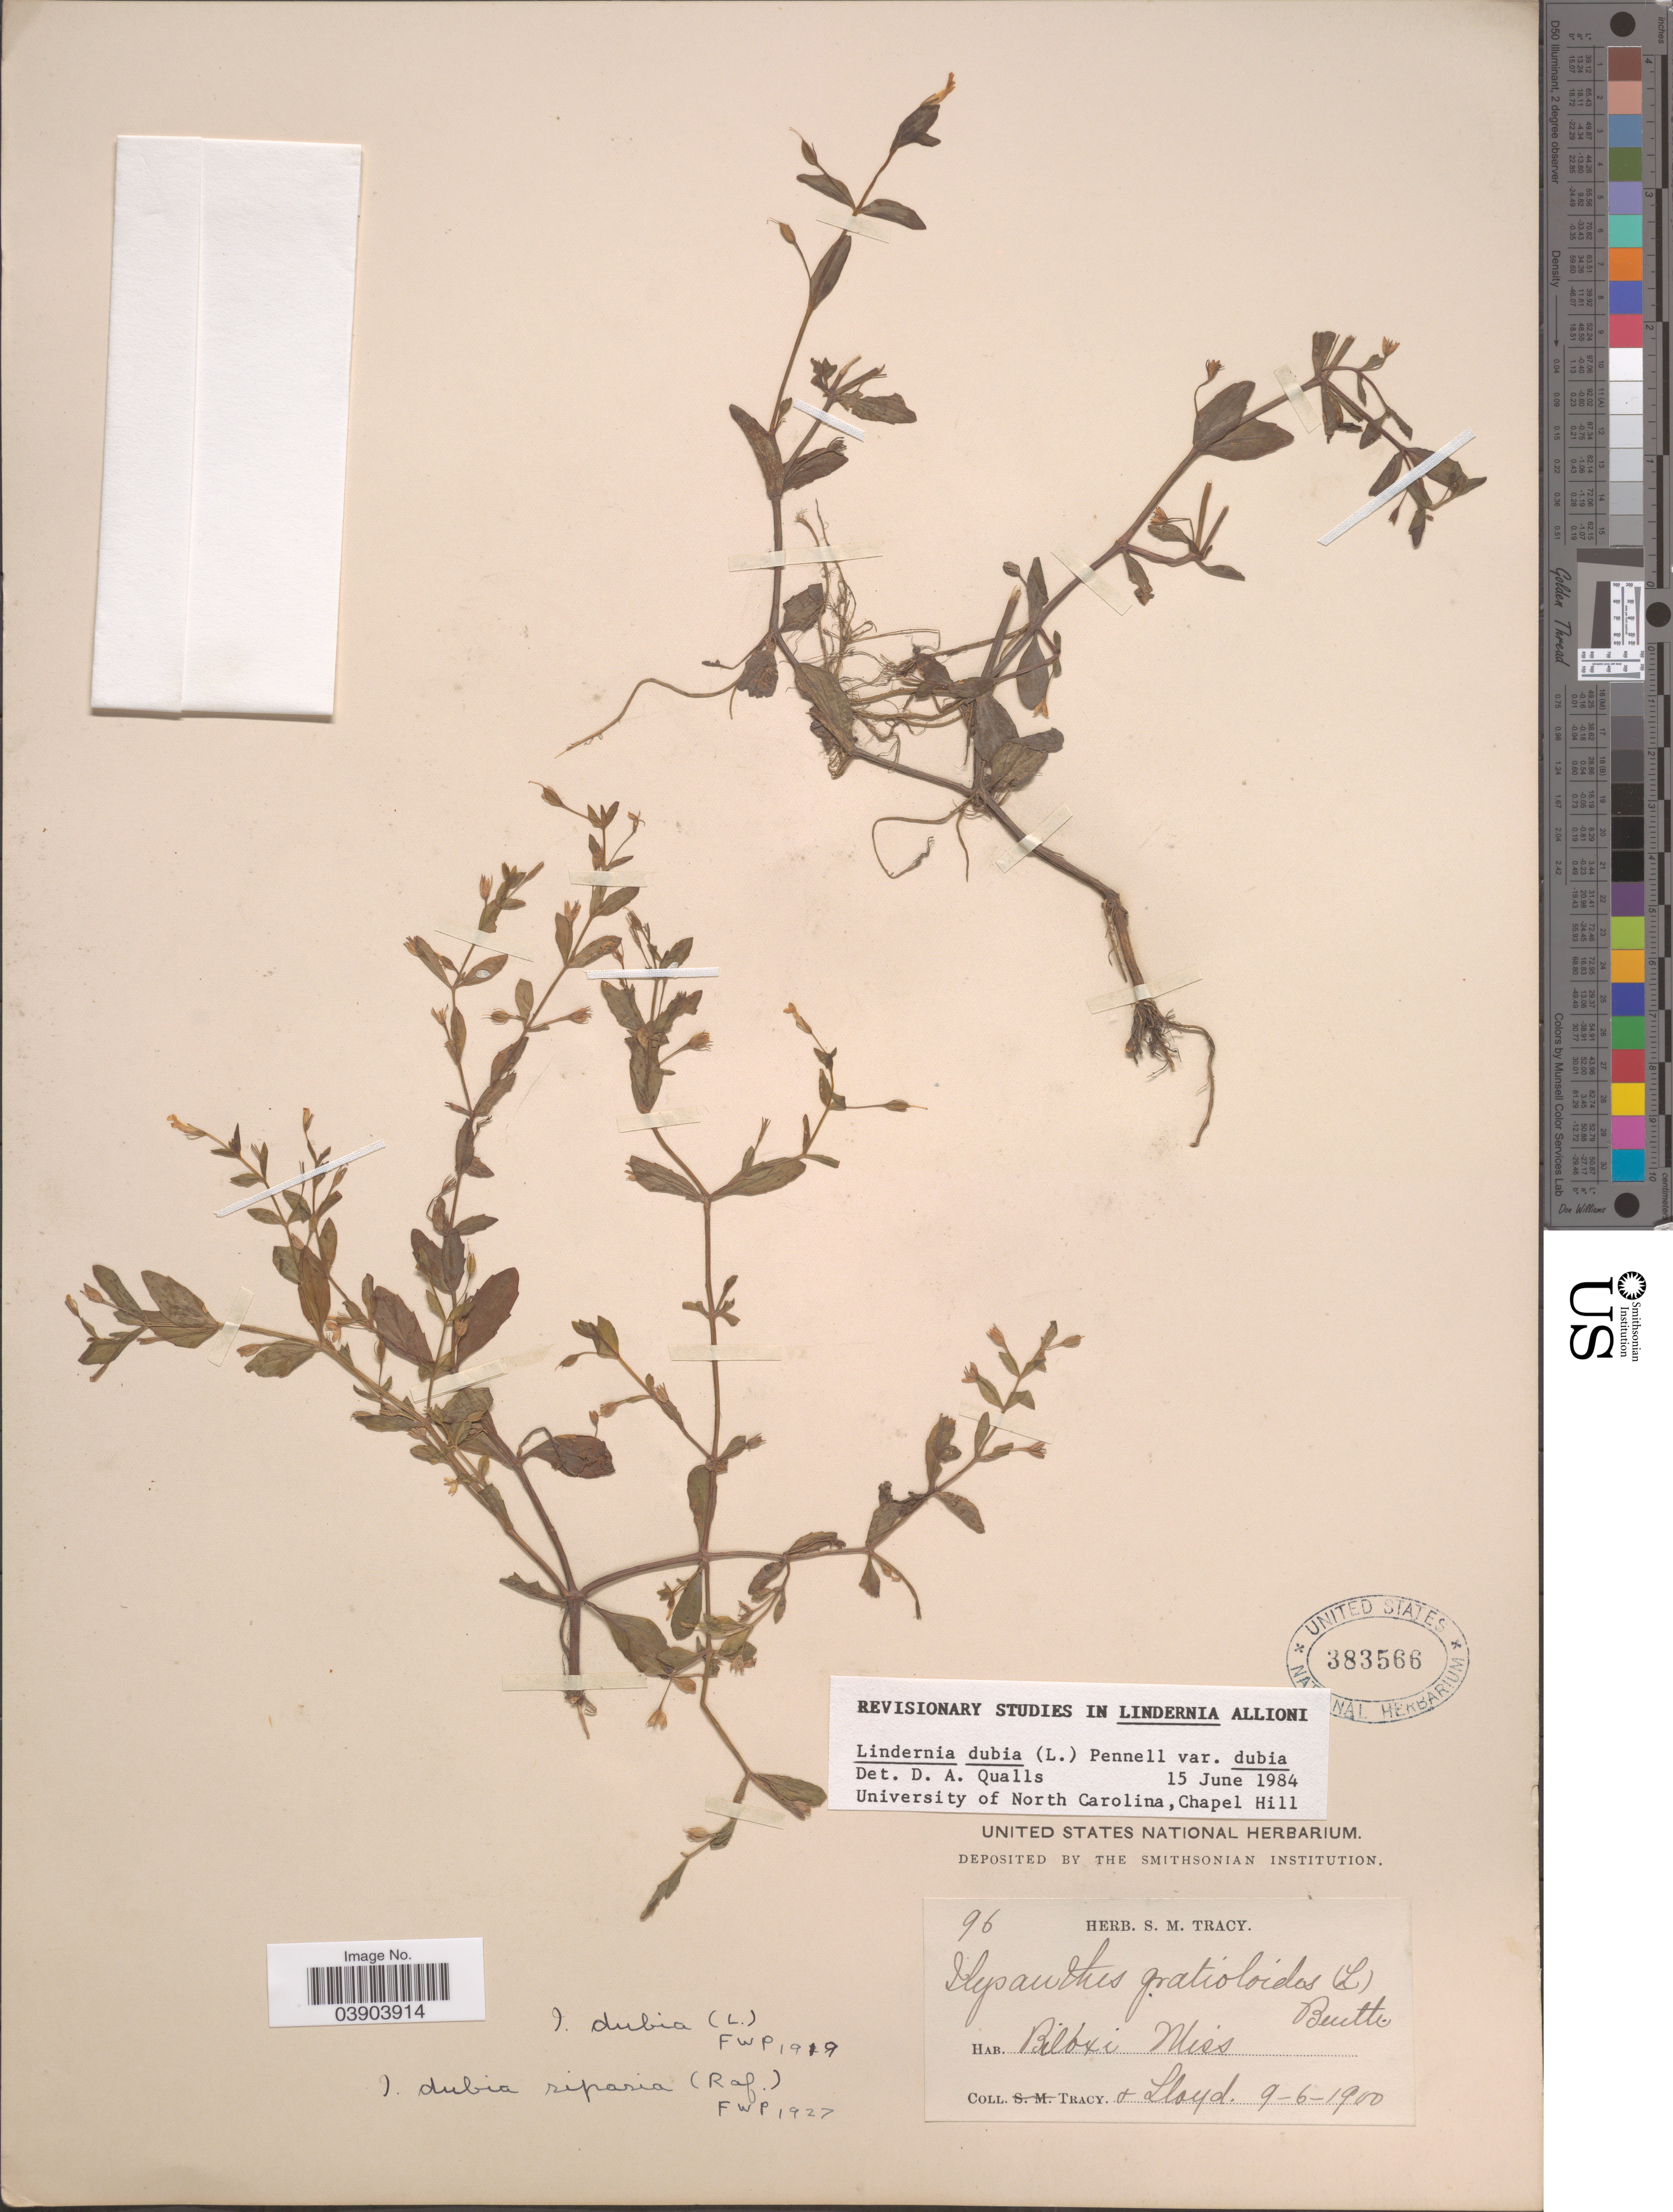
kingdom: Plantae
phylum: Tracheophyta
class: Magnoliopsida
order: Lamiales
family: Linderniaceae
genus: Lindernia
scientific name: Lindernia dubia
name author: (L.) Pennell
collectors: -. Tracy & -- Lloyd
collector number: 96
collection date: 1900-09-06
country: United States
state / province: Mississippi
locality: Biloxi.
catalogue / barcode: US 383566